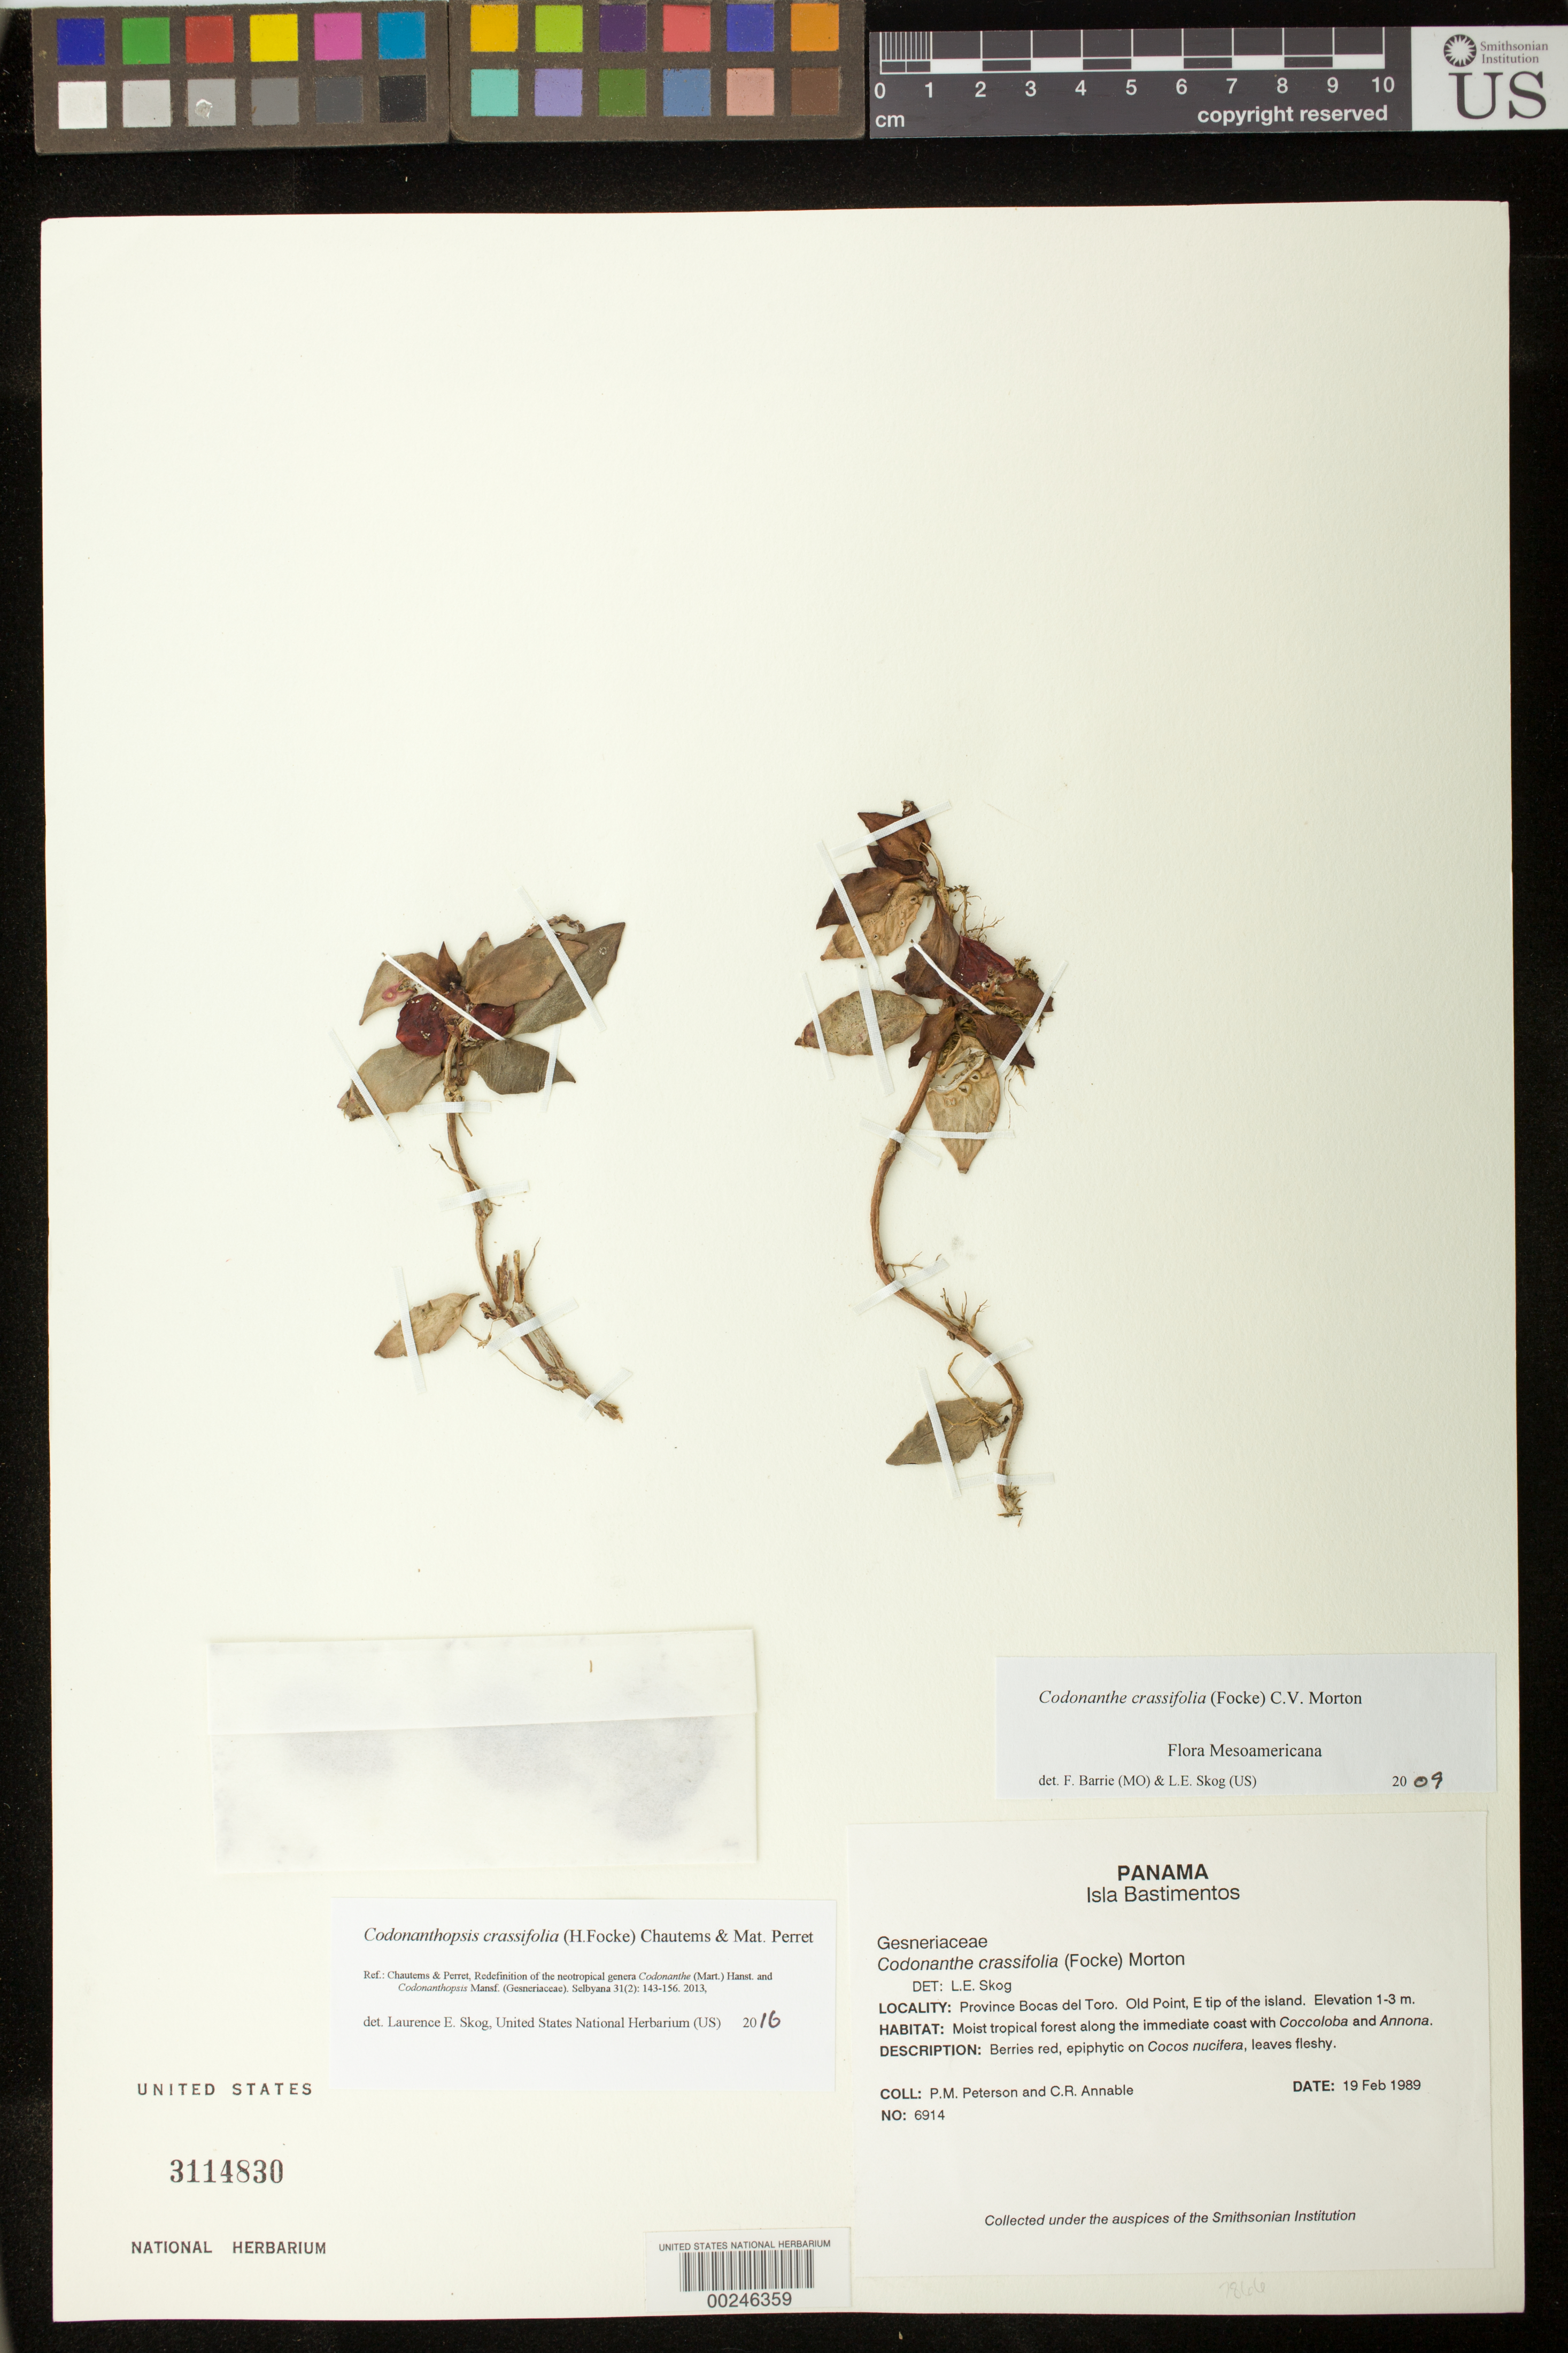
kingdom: Plantae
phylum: Tracheophyta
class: Magnoliopsida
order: Lamiales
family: Gesneriaceae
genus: Codonanthopsis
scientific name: Codonanthopsis crassifolia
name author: (H. Focke) Chautems & Mat.Perret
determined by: Skog, Laurence E.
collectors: P. M. Peterson & C. R. Annable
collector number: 6914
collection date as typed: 19 Feb 1989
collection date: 1989-02-19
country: Panama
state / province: Bocas del Toro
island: Bastimentos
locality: Isla Bastimentos, old point, E tip of the island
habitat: Moist tropical forest along the immediate coast with Coccoloba and Annona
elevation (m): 1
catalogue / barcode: US 3114830